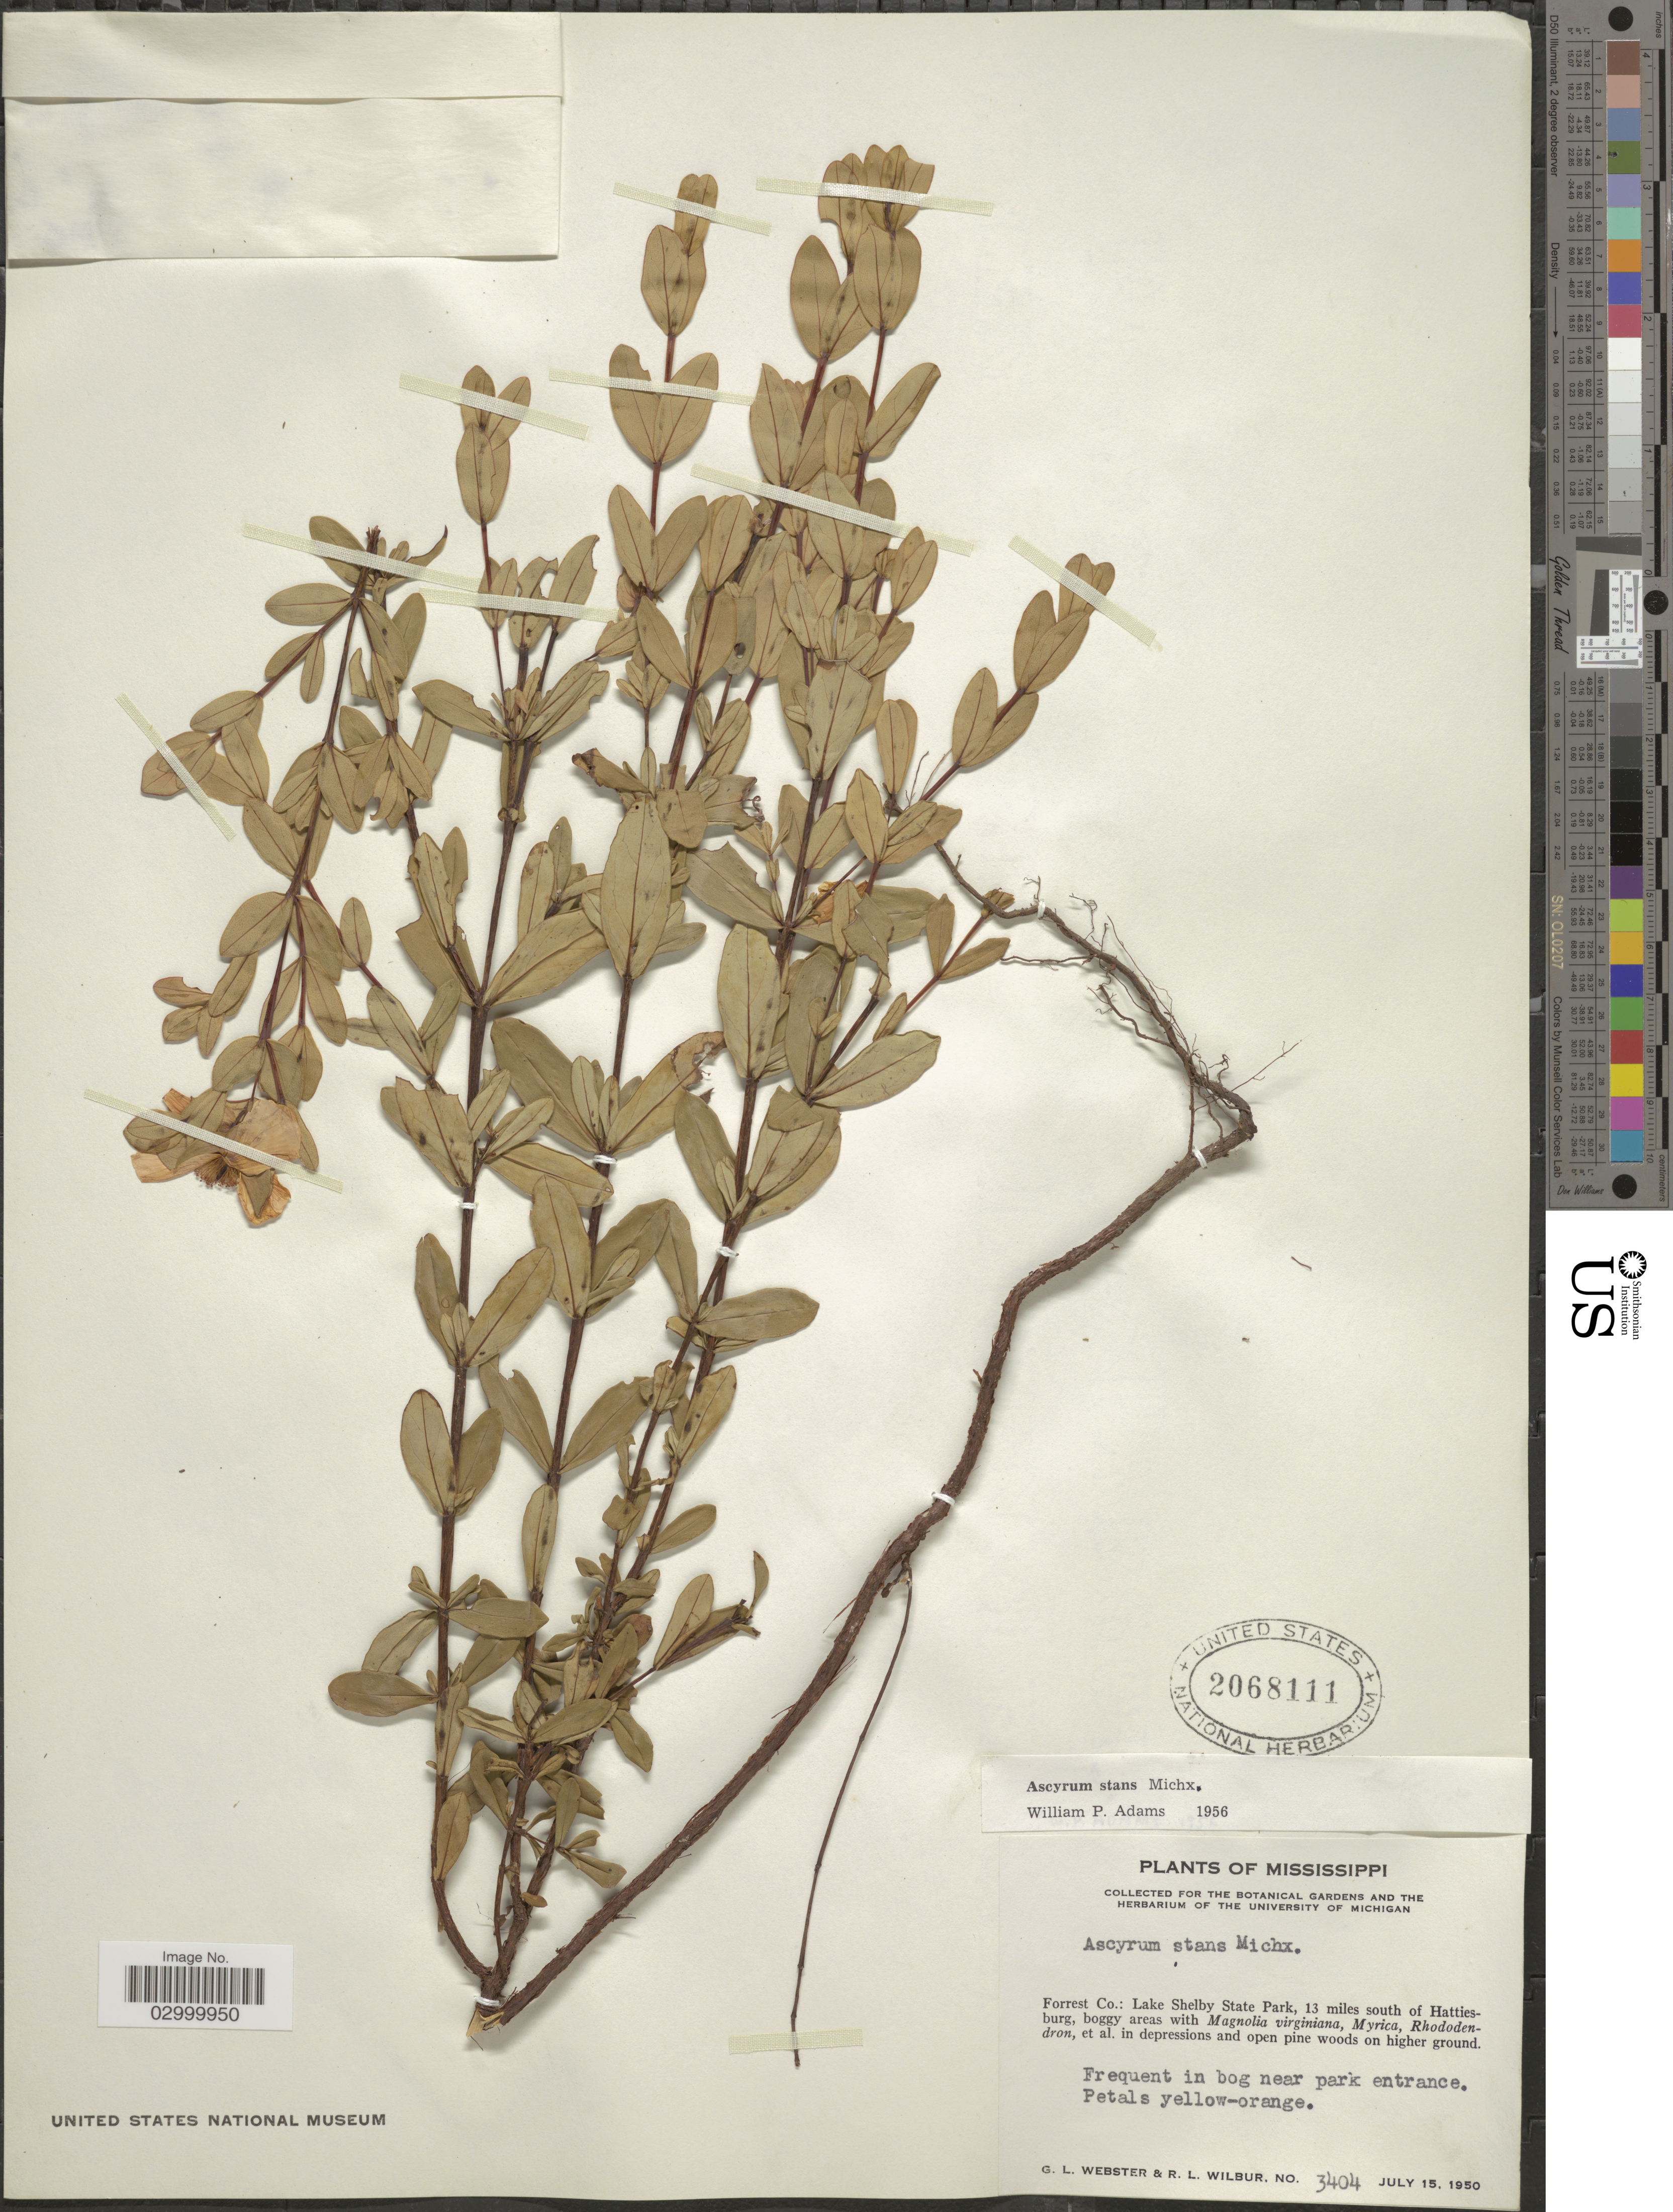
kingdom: Plantae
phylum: Tracheophyta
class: Magnoliopsida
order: Malpighiales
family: Hypericaceae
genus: Hypericum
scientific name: Hypericum crux-andreae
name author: (L.) Crantz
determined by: Strong, Mark T., (BOT), Smithsonian Institution - National Museum of Natural History (UNITED STATES)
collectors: G. L. Webster & R. L. Wilbur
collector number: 3404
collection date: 1950-07-15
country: United States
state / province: Mississippi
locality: Forrest Co.: Lake Shelby State Park, 13 miles south of Hattiesburg.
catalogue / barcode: US 2068111